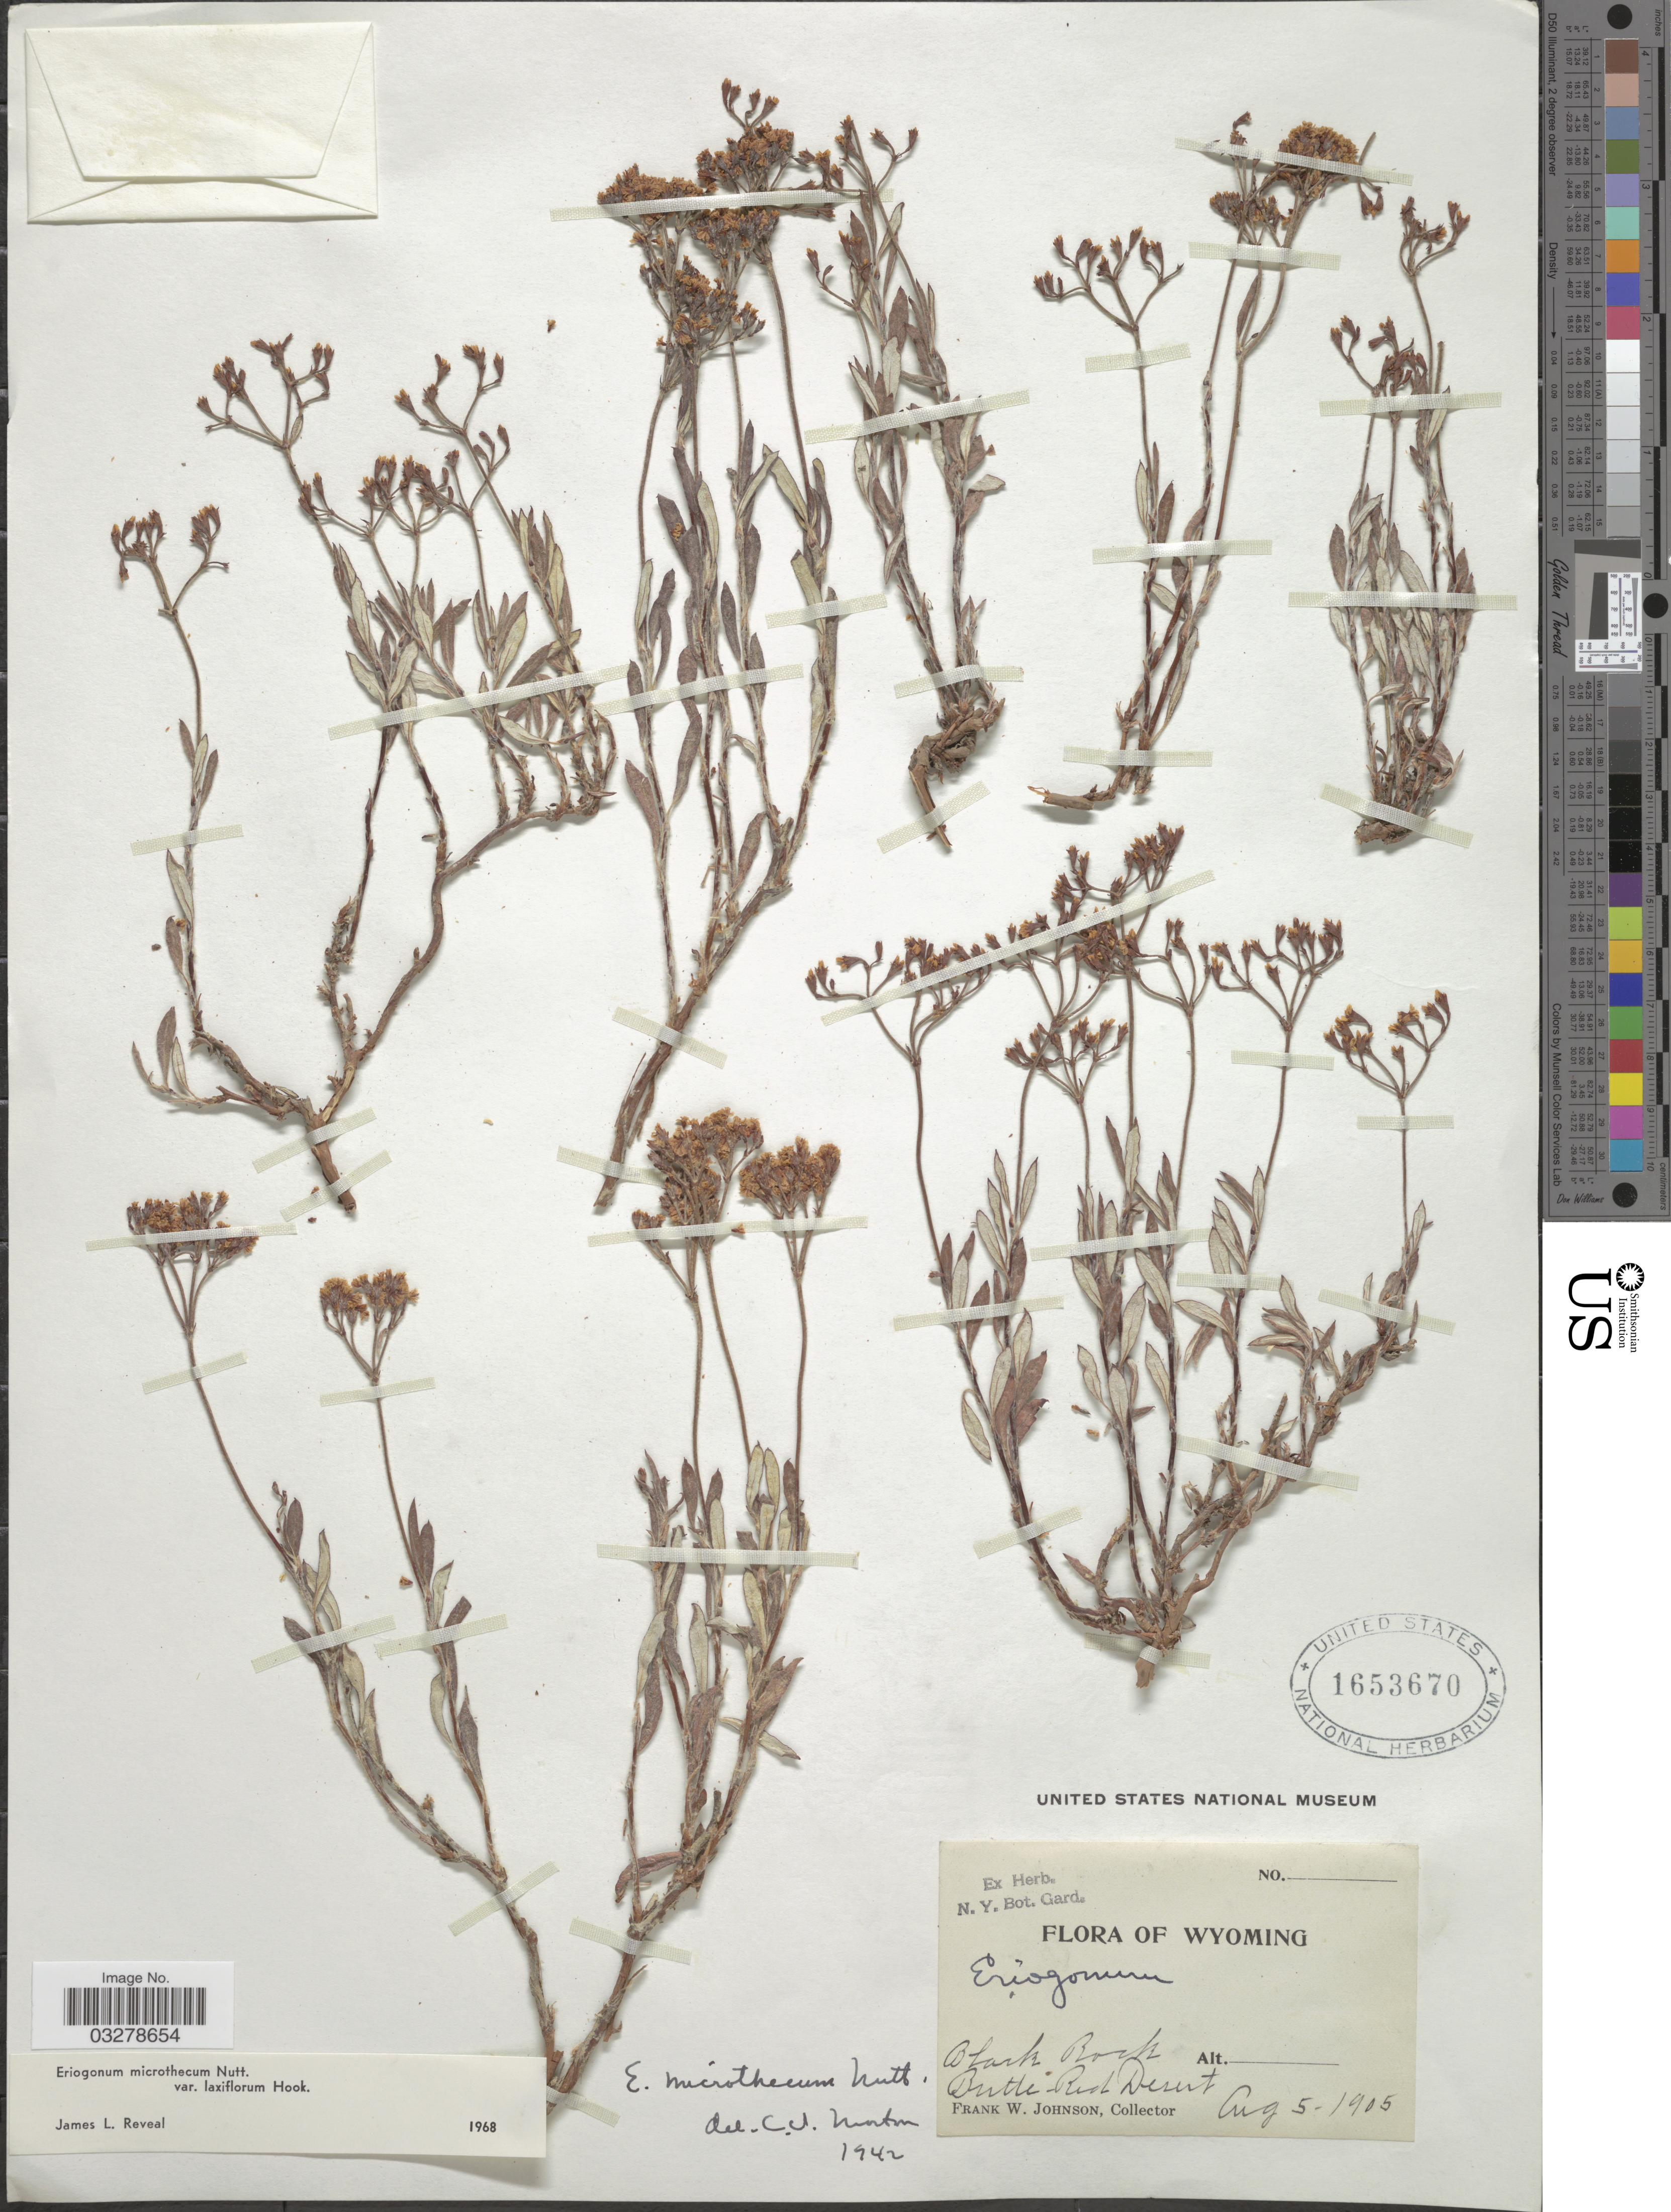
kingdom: Plantae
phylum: Tracheophyta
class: Magnoliopsida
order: Caryophyllales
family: Polygonaceae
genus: Eriogonum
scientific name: Eriogonum microtheca var. laxiflorum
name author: Hook.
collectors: F. W. Johnson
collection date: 1905-08-05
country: United States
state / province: Wyoming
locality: Black Rock. Butte Red Desert.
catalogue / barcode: US 1653670